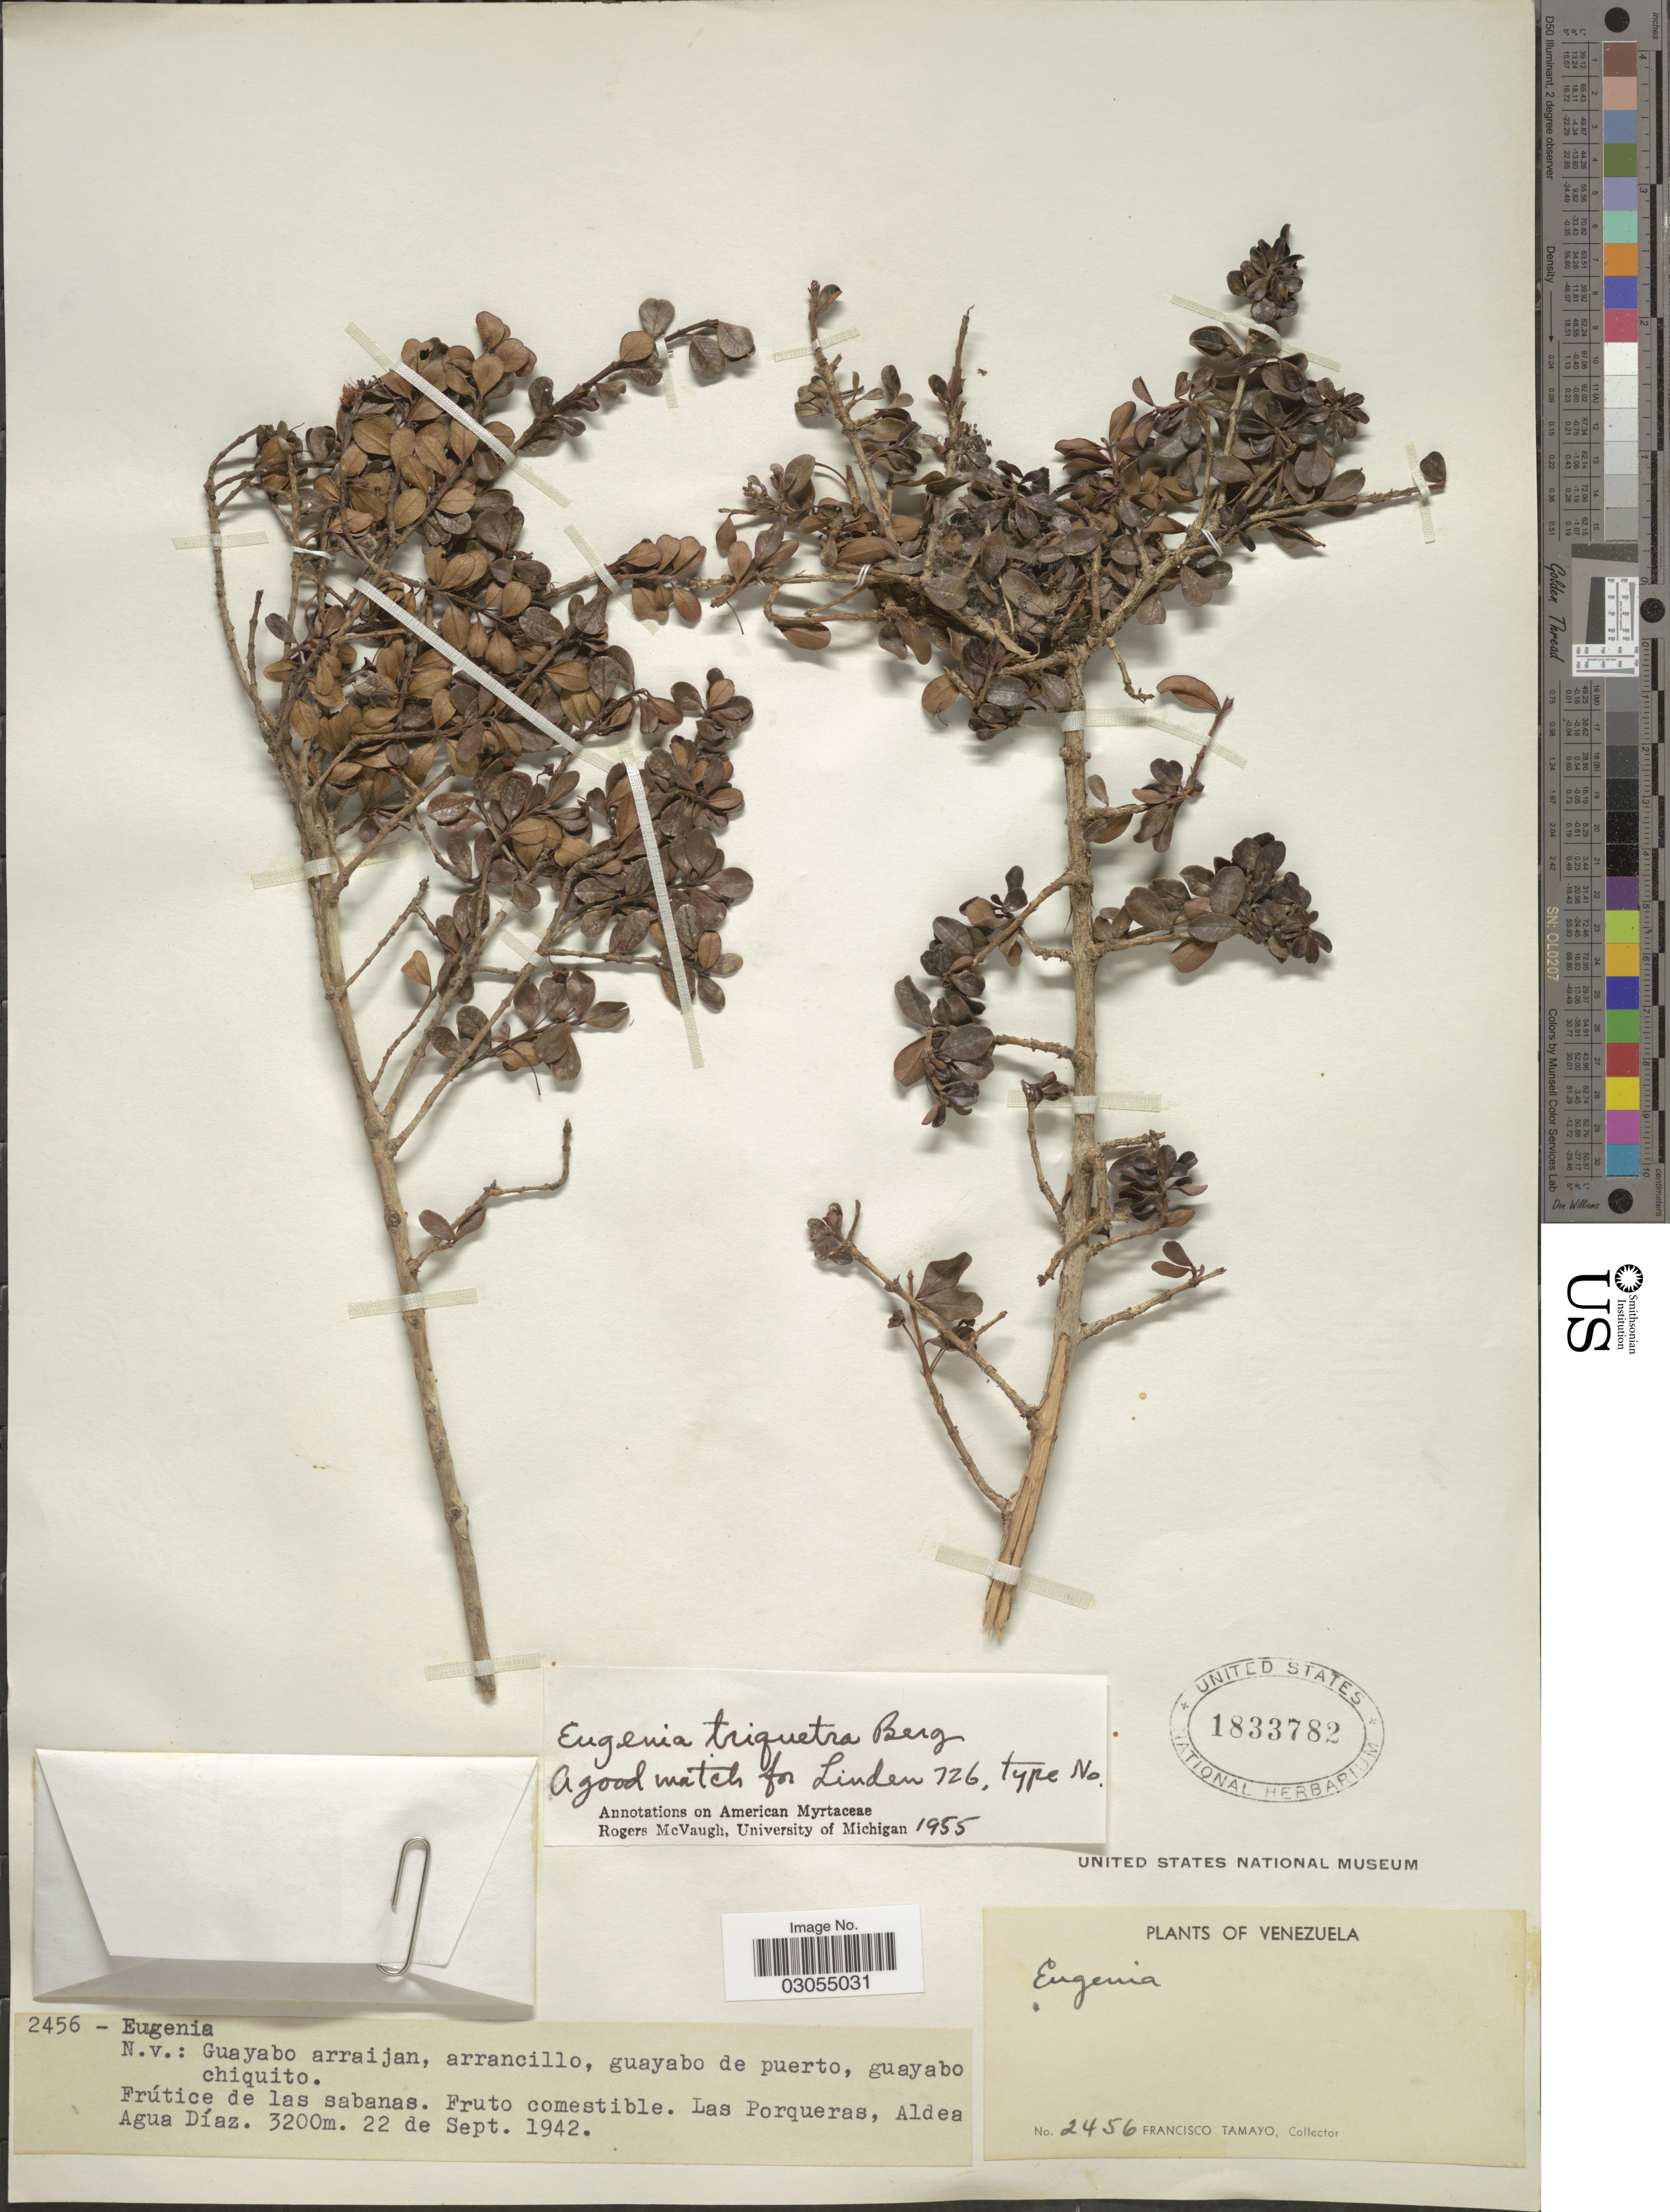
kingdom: Plantae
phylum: Tracheophyta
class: Magnoliopsida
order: Myrtales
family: Myrtaceae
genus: Myrcianthes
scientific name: Myrcianthes myrsinoides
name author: (Kunth) Grifo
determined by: Parra-O, Carlos A., Instituto de Ciencias Naturales - Universidad Nacional de Colombia (COLOMBIA)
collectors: F. Tamayo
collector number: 2456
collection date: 1942-09-22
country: Venezuela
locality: Las Porqueras, Aldea Agua Díaz.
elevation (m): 3200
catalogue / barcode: US 1833782